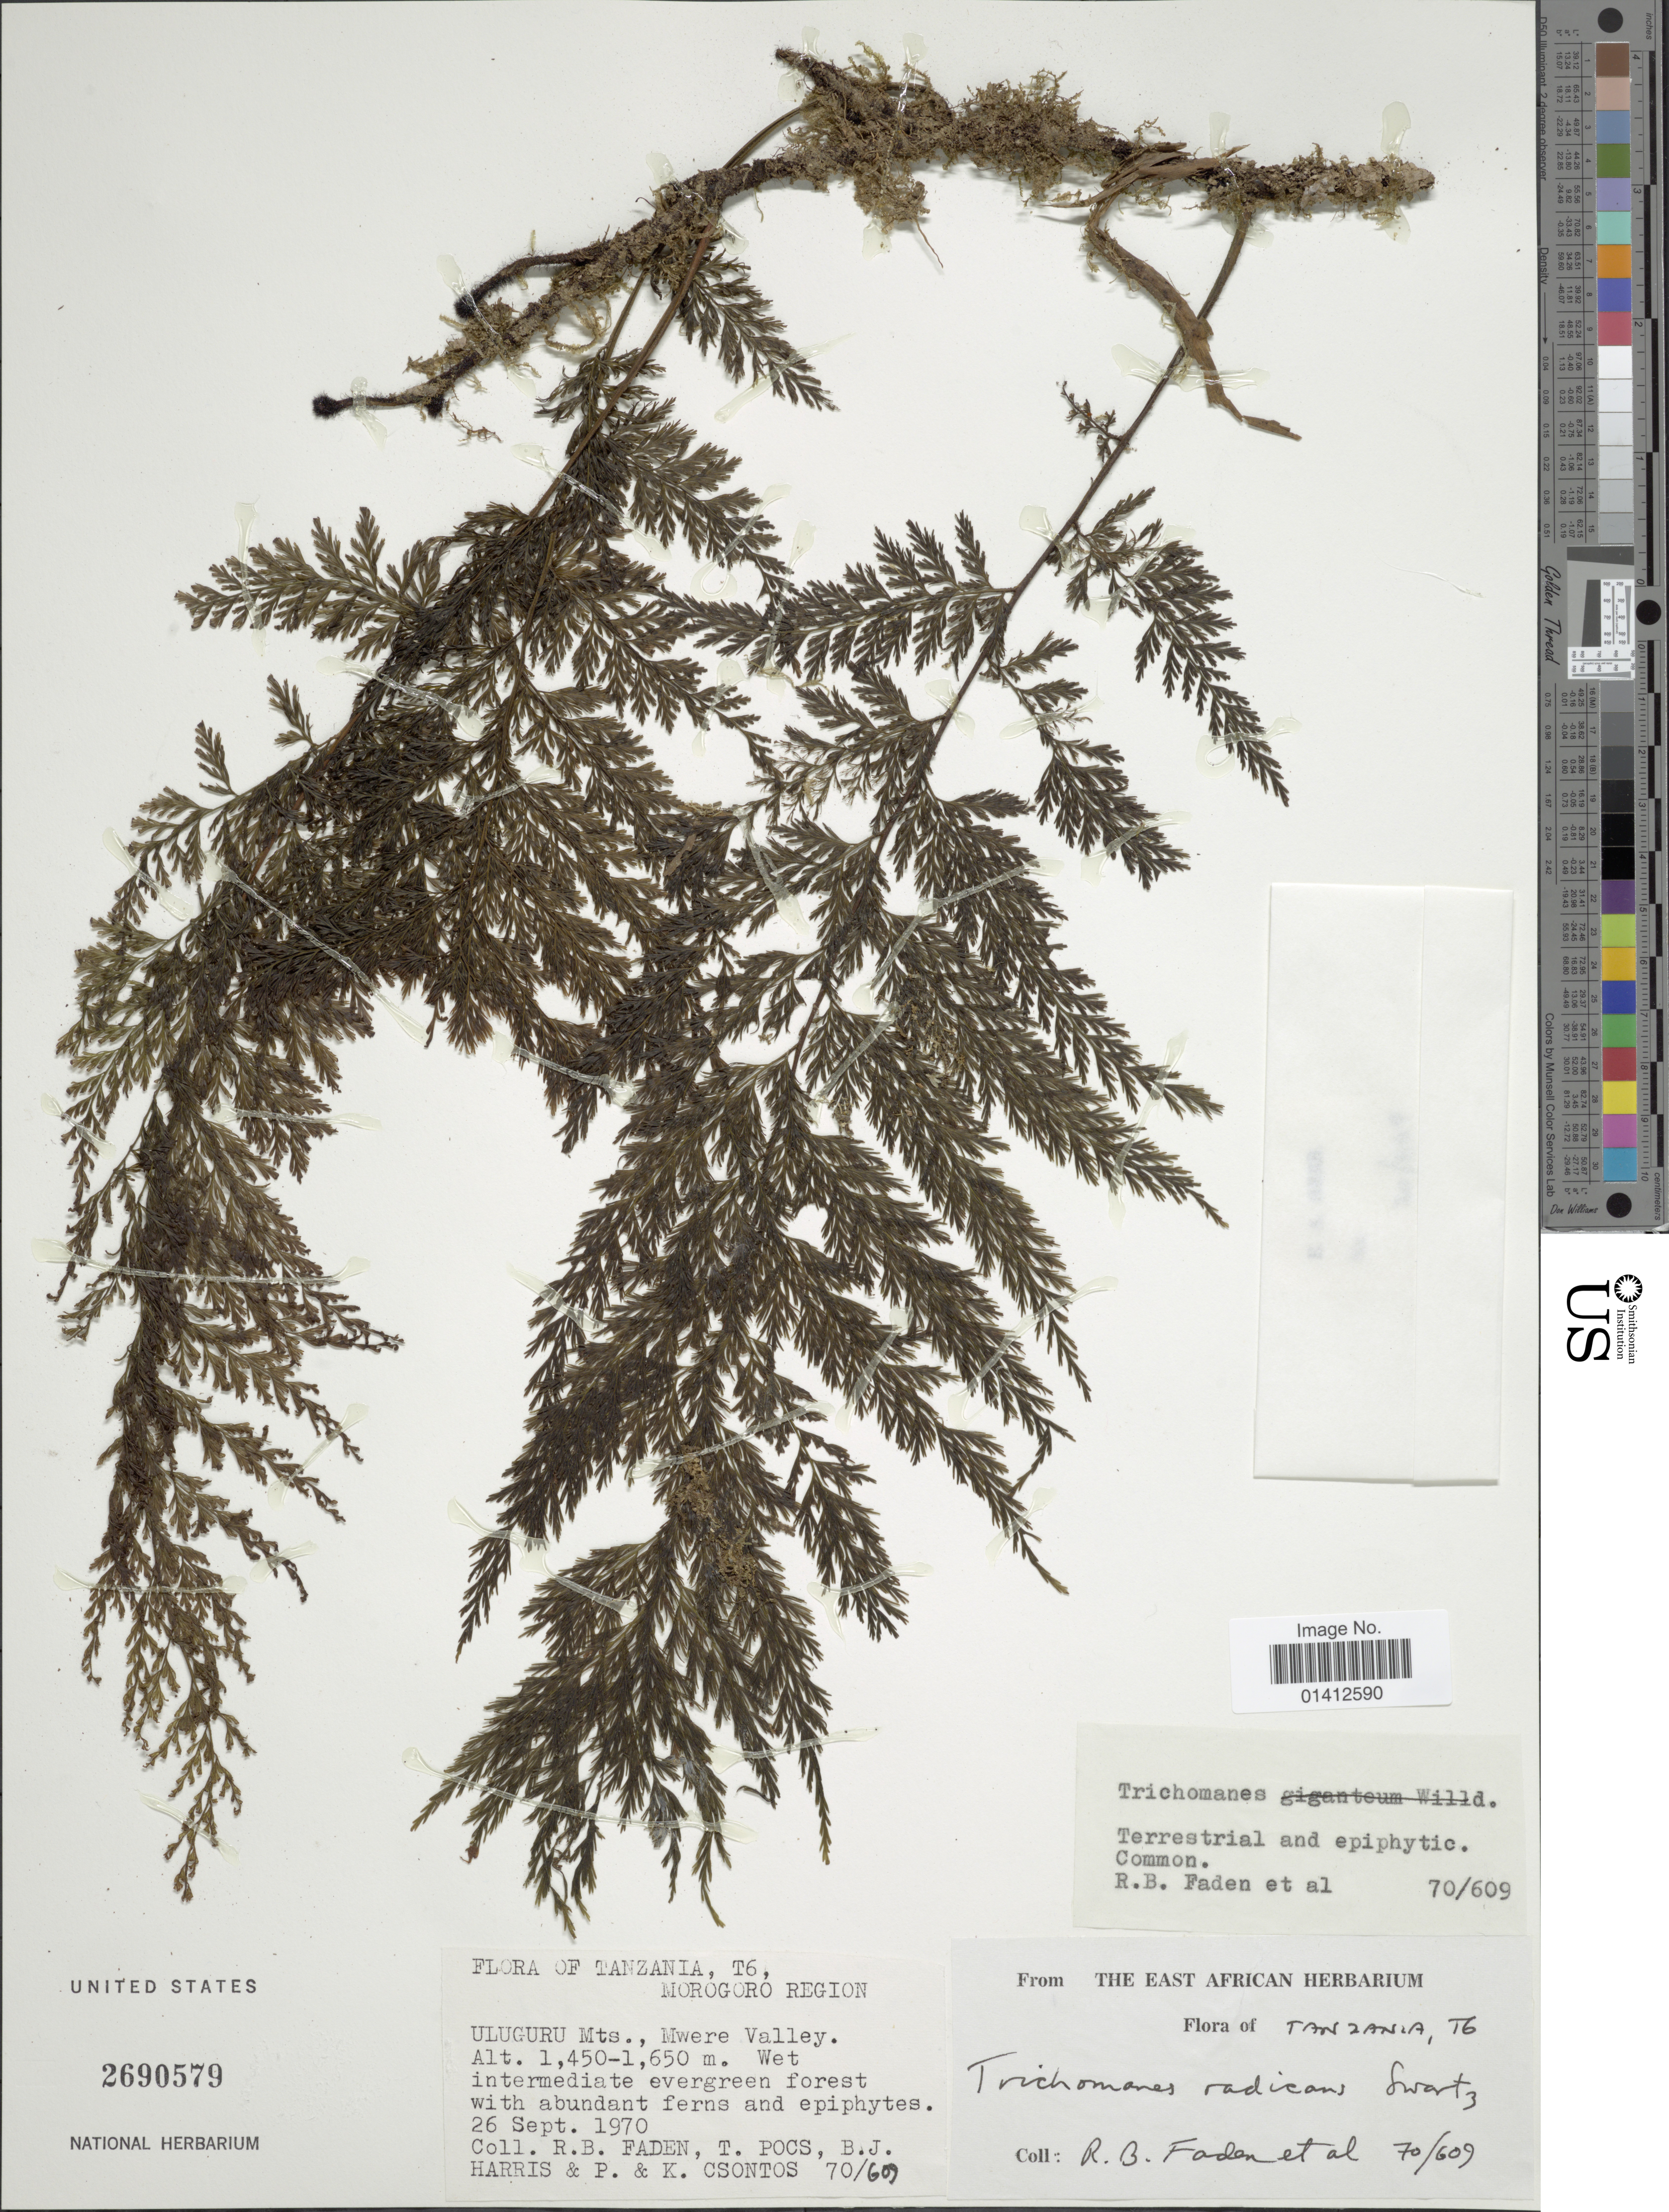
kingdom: Plantae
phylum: Tracheophyta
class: Polypodiopsida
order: Hymenophyllales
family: Hymenophyllaceae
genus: Vandenboschia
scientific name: Vandenboschia radicans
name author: (Sw.) Copel.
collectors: R. B. Faden, T. Pocs, B. J. Harris, P. Csontos & K. Csontos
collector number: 70/609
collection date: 1970-09-26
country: Tanzania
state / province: Morogoro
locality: Uluguru Mts., Mwere Valley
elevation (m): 1450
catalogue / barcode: US 2690579